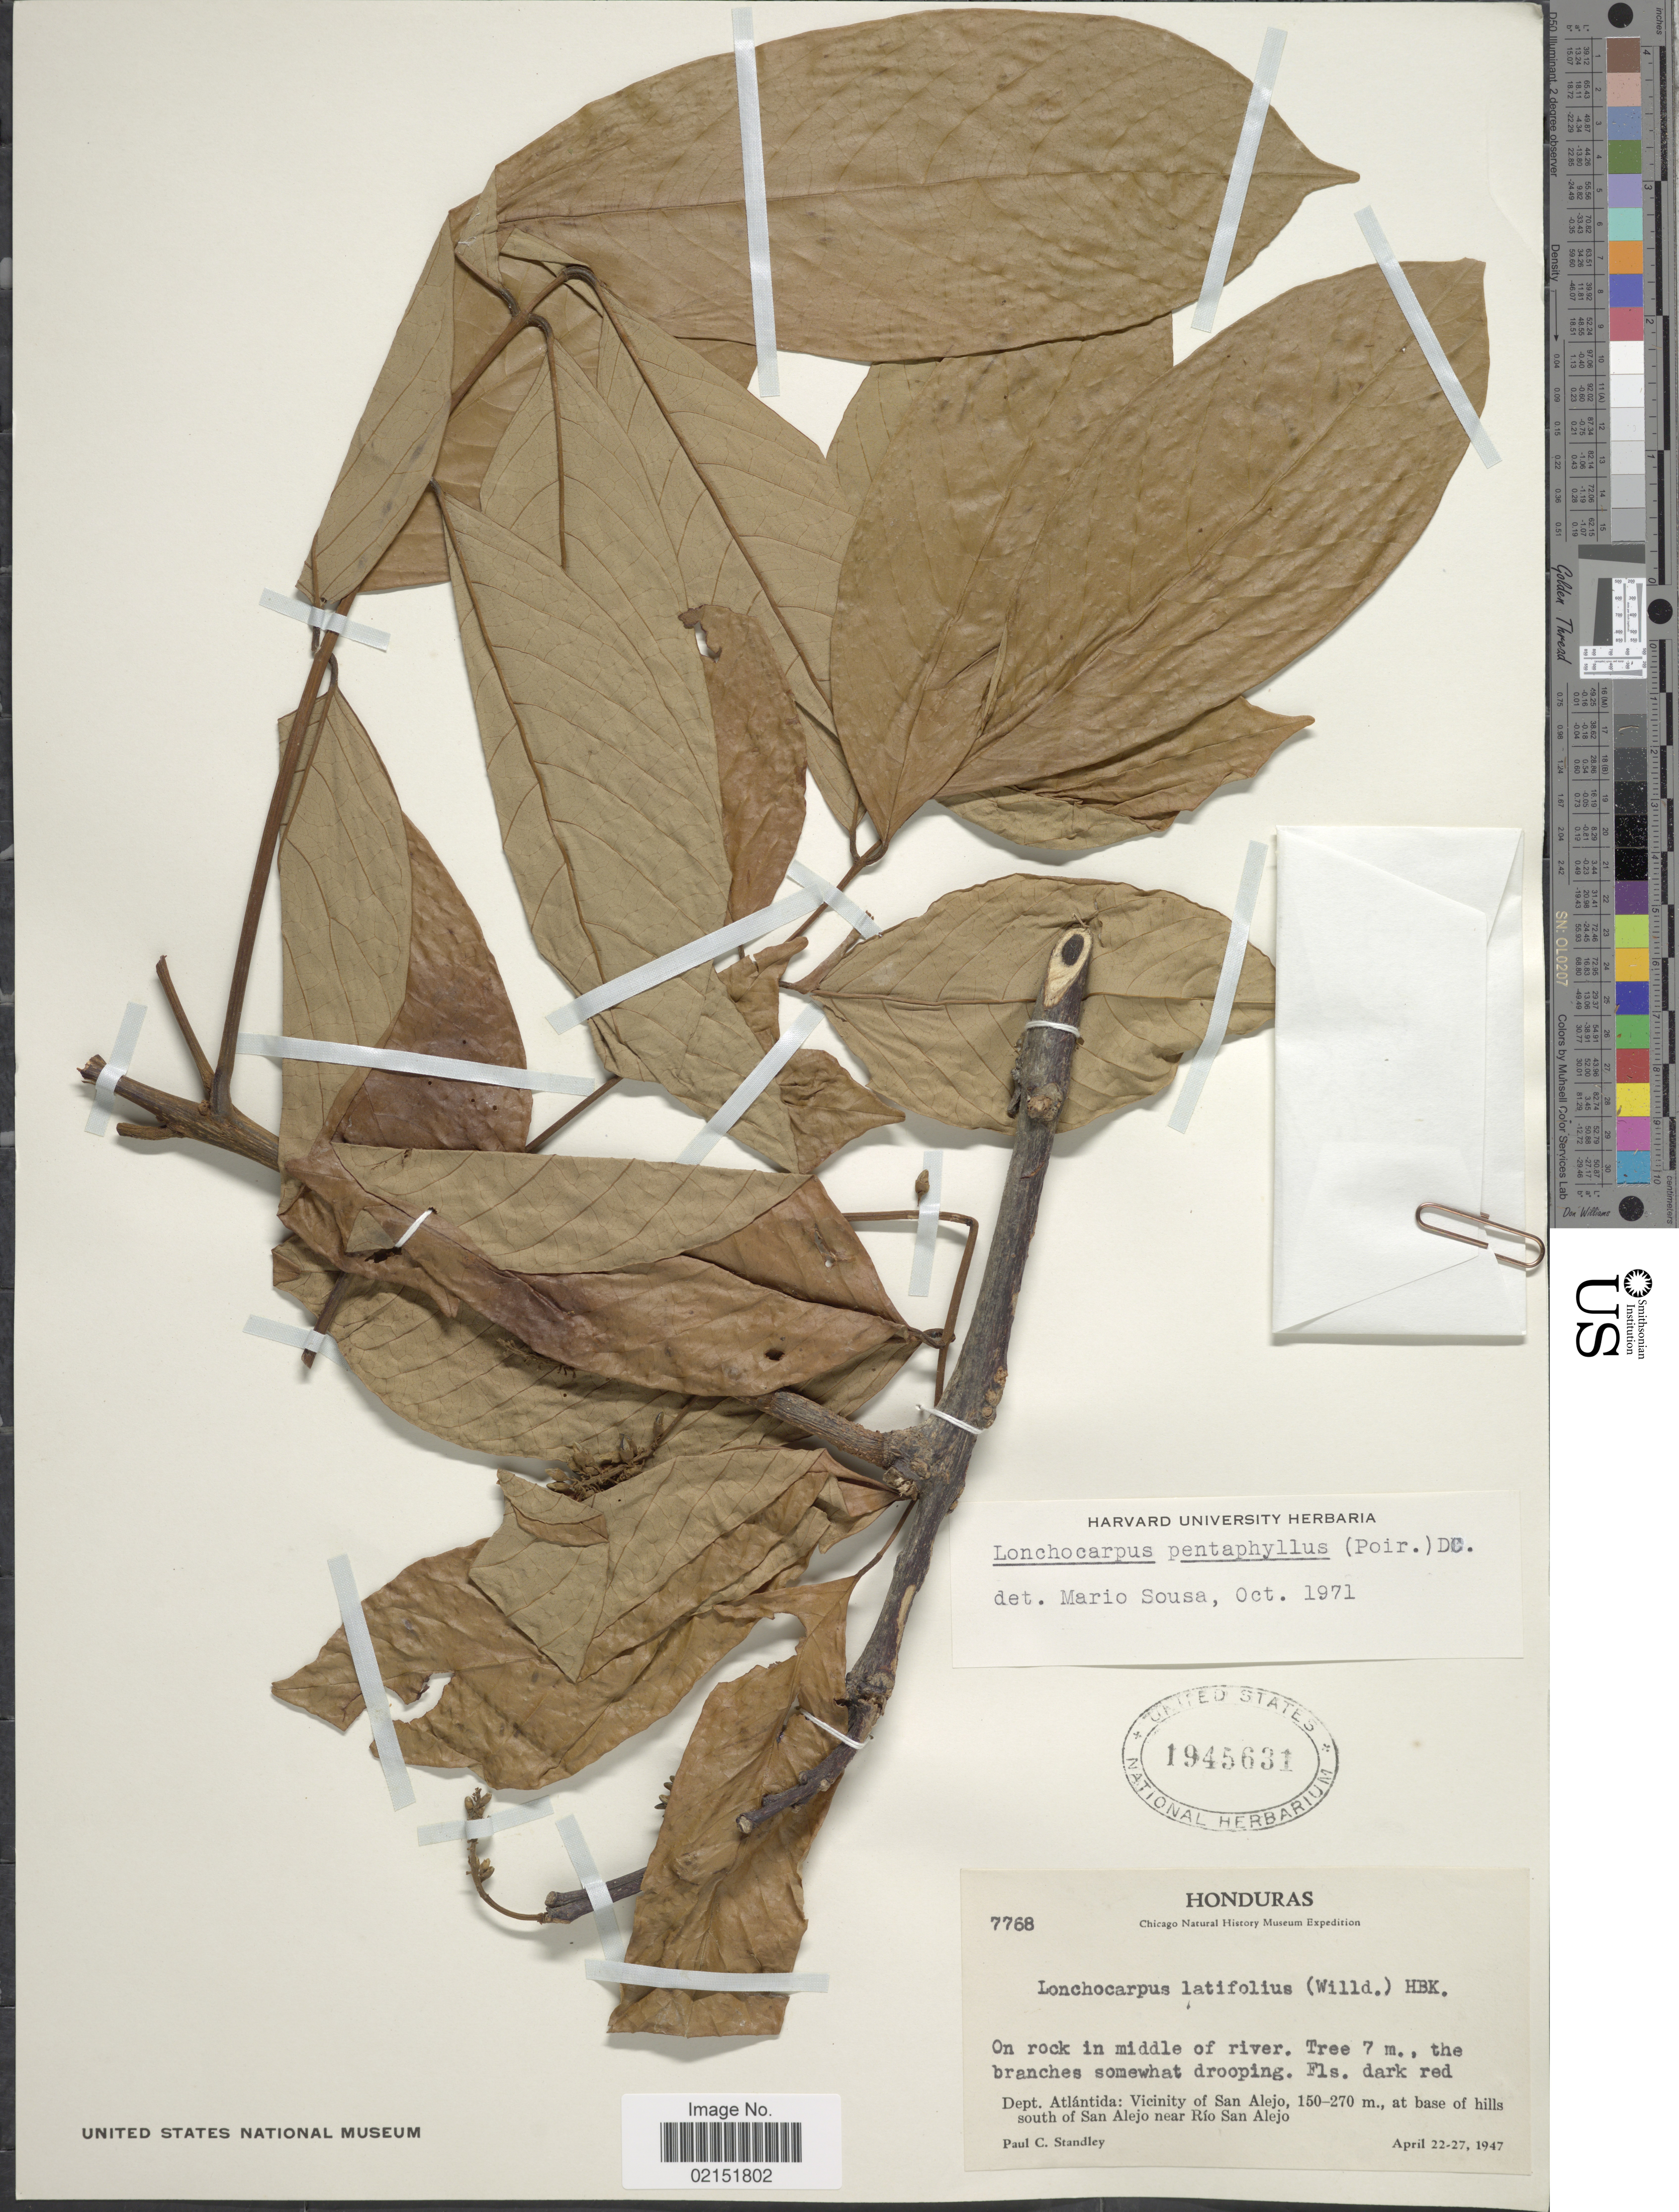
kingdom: Plantae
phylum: Tracheophyta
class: Magnoliopsida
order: Fabales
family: Fabaceae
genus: Lonchocarpus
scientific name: Lonchocarpus pentaphyllus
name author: (Poir.) DC.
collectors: P. C. Standley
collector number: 7768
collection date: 1947-04-22/1947-04-27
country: Honduras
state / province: Atlántida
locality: On rock in middle of river, vicinity of San Alejo, at base of hills south of San Alejo near Rio San Alejo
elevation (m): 150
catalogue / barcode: US 1945631